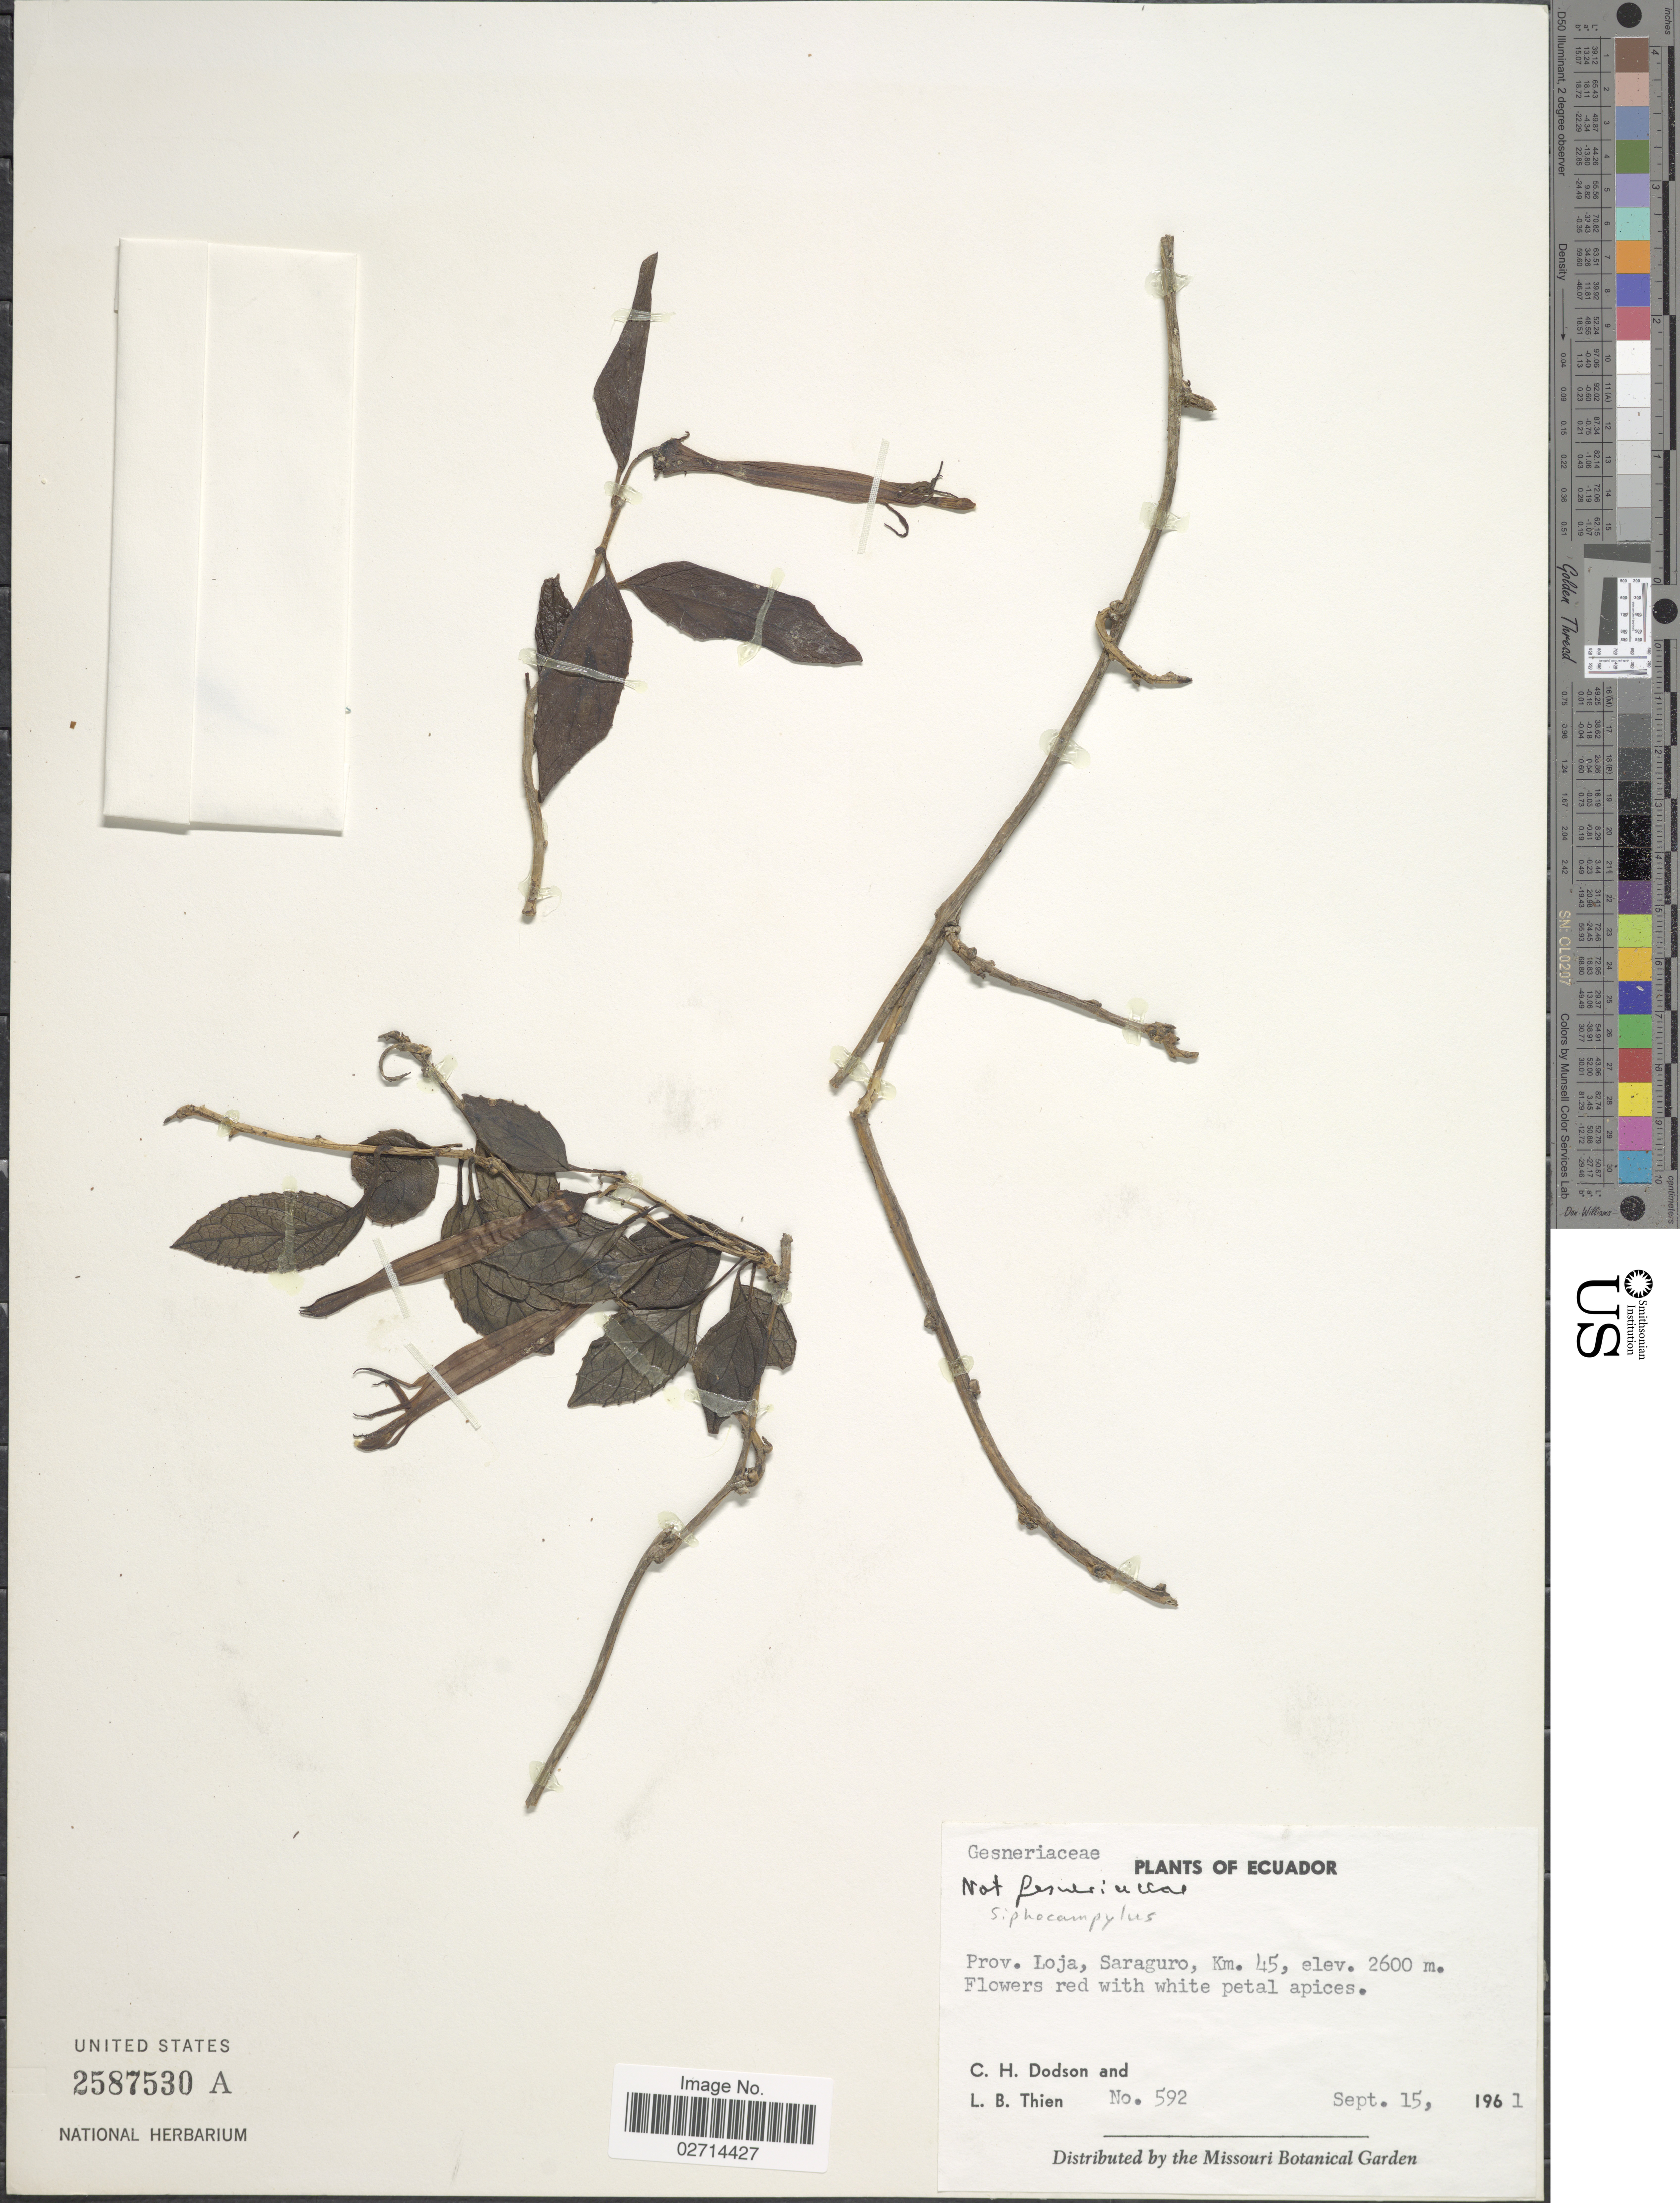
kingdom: Plantae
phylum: Tracheophyta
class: Magnoliopsida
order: Asterales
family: Campanulaceae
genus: Siphocampylus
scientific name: Siphocampylus sp.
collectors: C. H. Dodson & L. Thien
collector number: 592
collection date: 1961-09-15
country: Ecuador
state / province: Loja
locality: Saraguro, km. 45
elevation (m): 2600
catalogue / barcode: US 2587530A